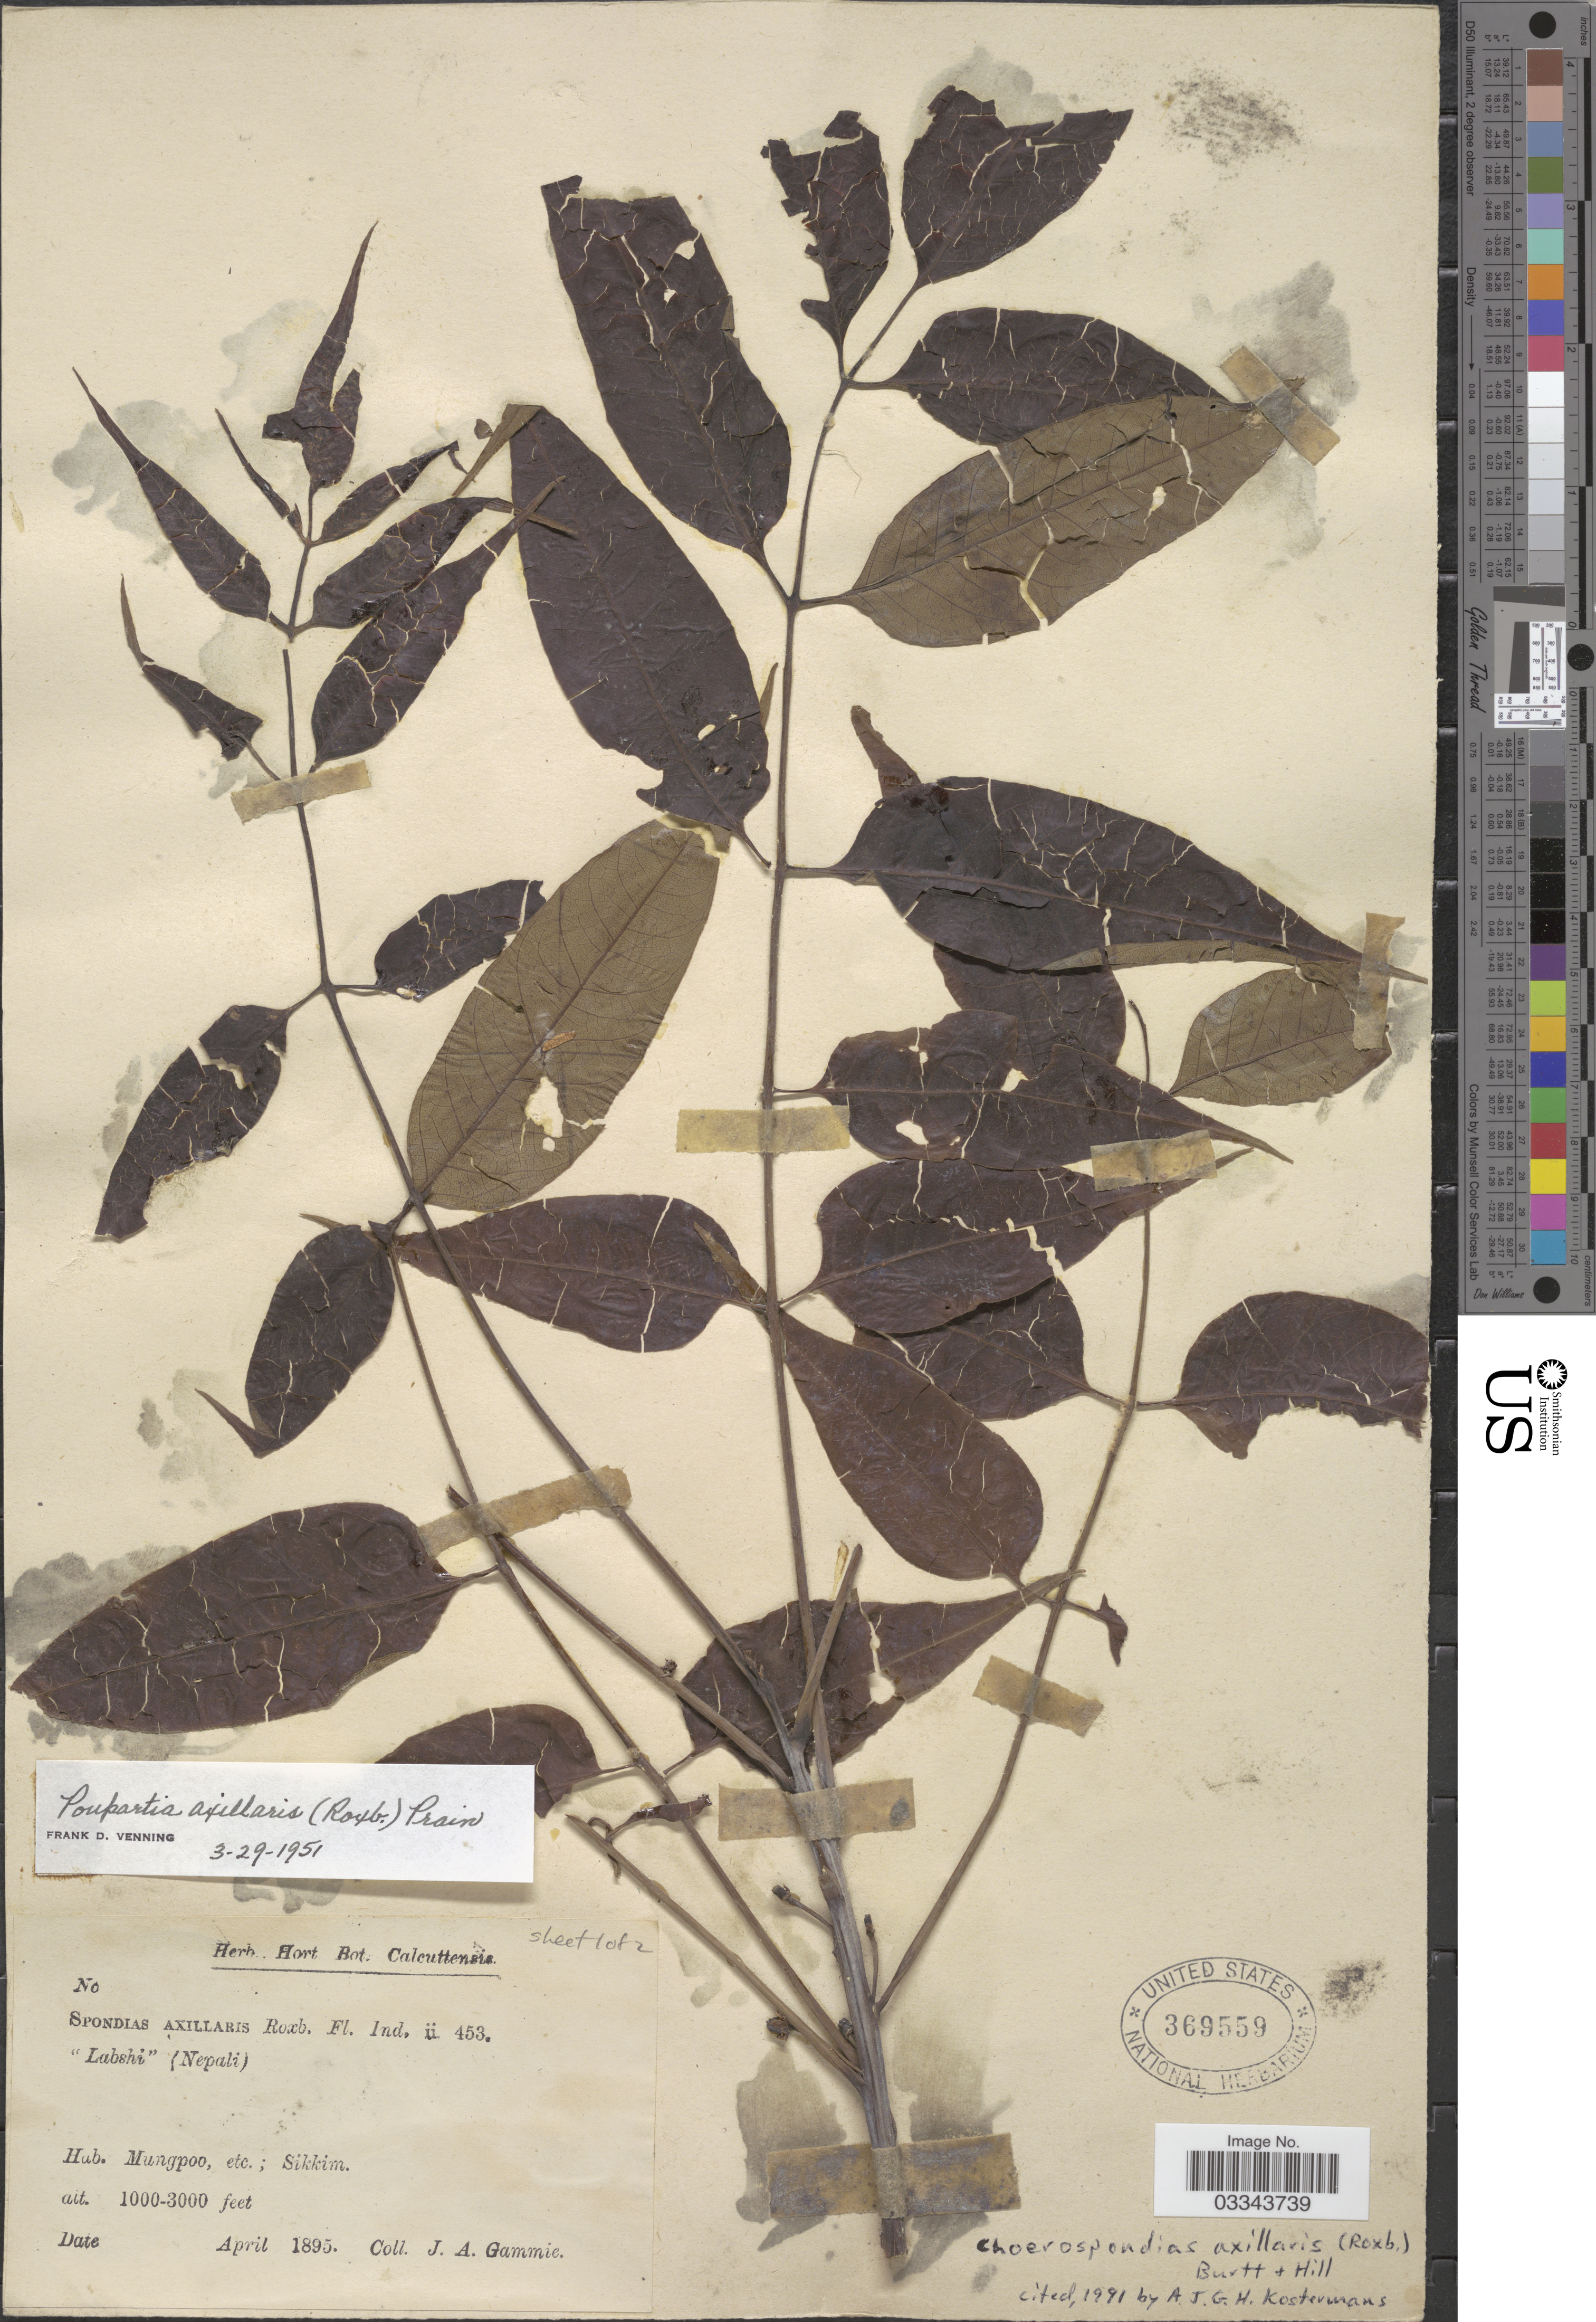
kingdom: Plantae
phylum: Tracheophyta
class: Magnoliopsida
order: Sapindales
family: Anacardiaceae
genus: Choerospondias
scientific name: Choerospondias axillaris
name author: (Roxb.) B.L. Burtt & A.W. Hill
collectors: J. Gammie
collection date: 1895-04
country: India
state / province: Sikkim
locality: Mungpoo, etc.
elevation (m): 305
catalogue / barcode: US 369559